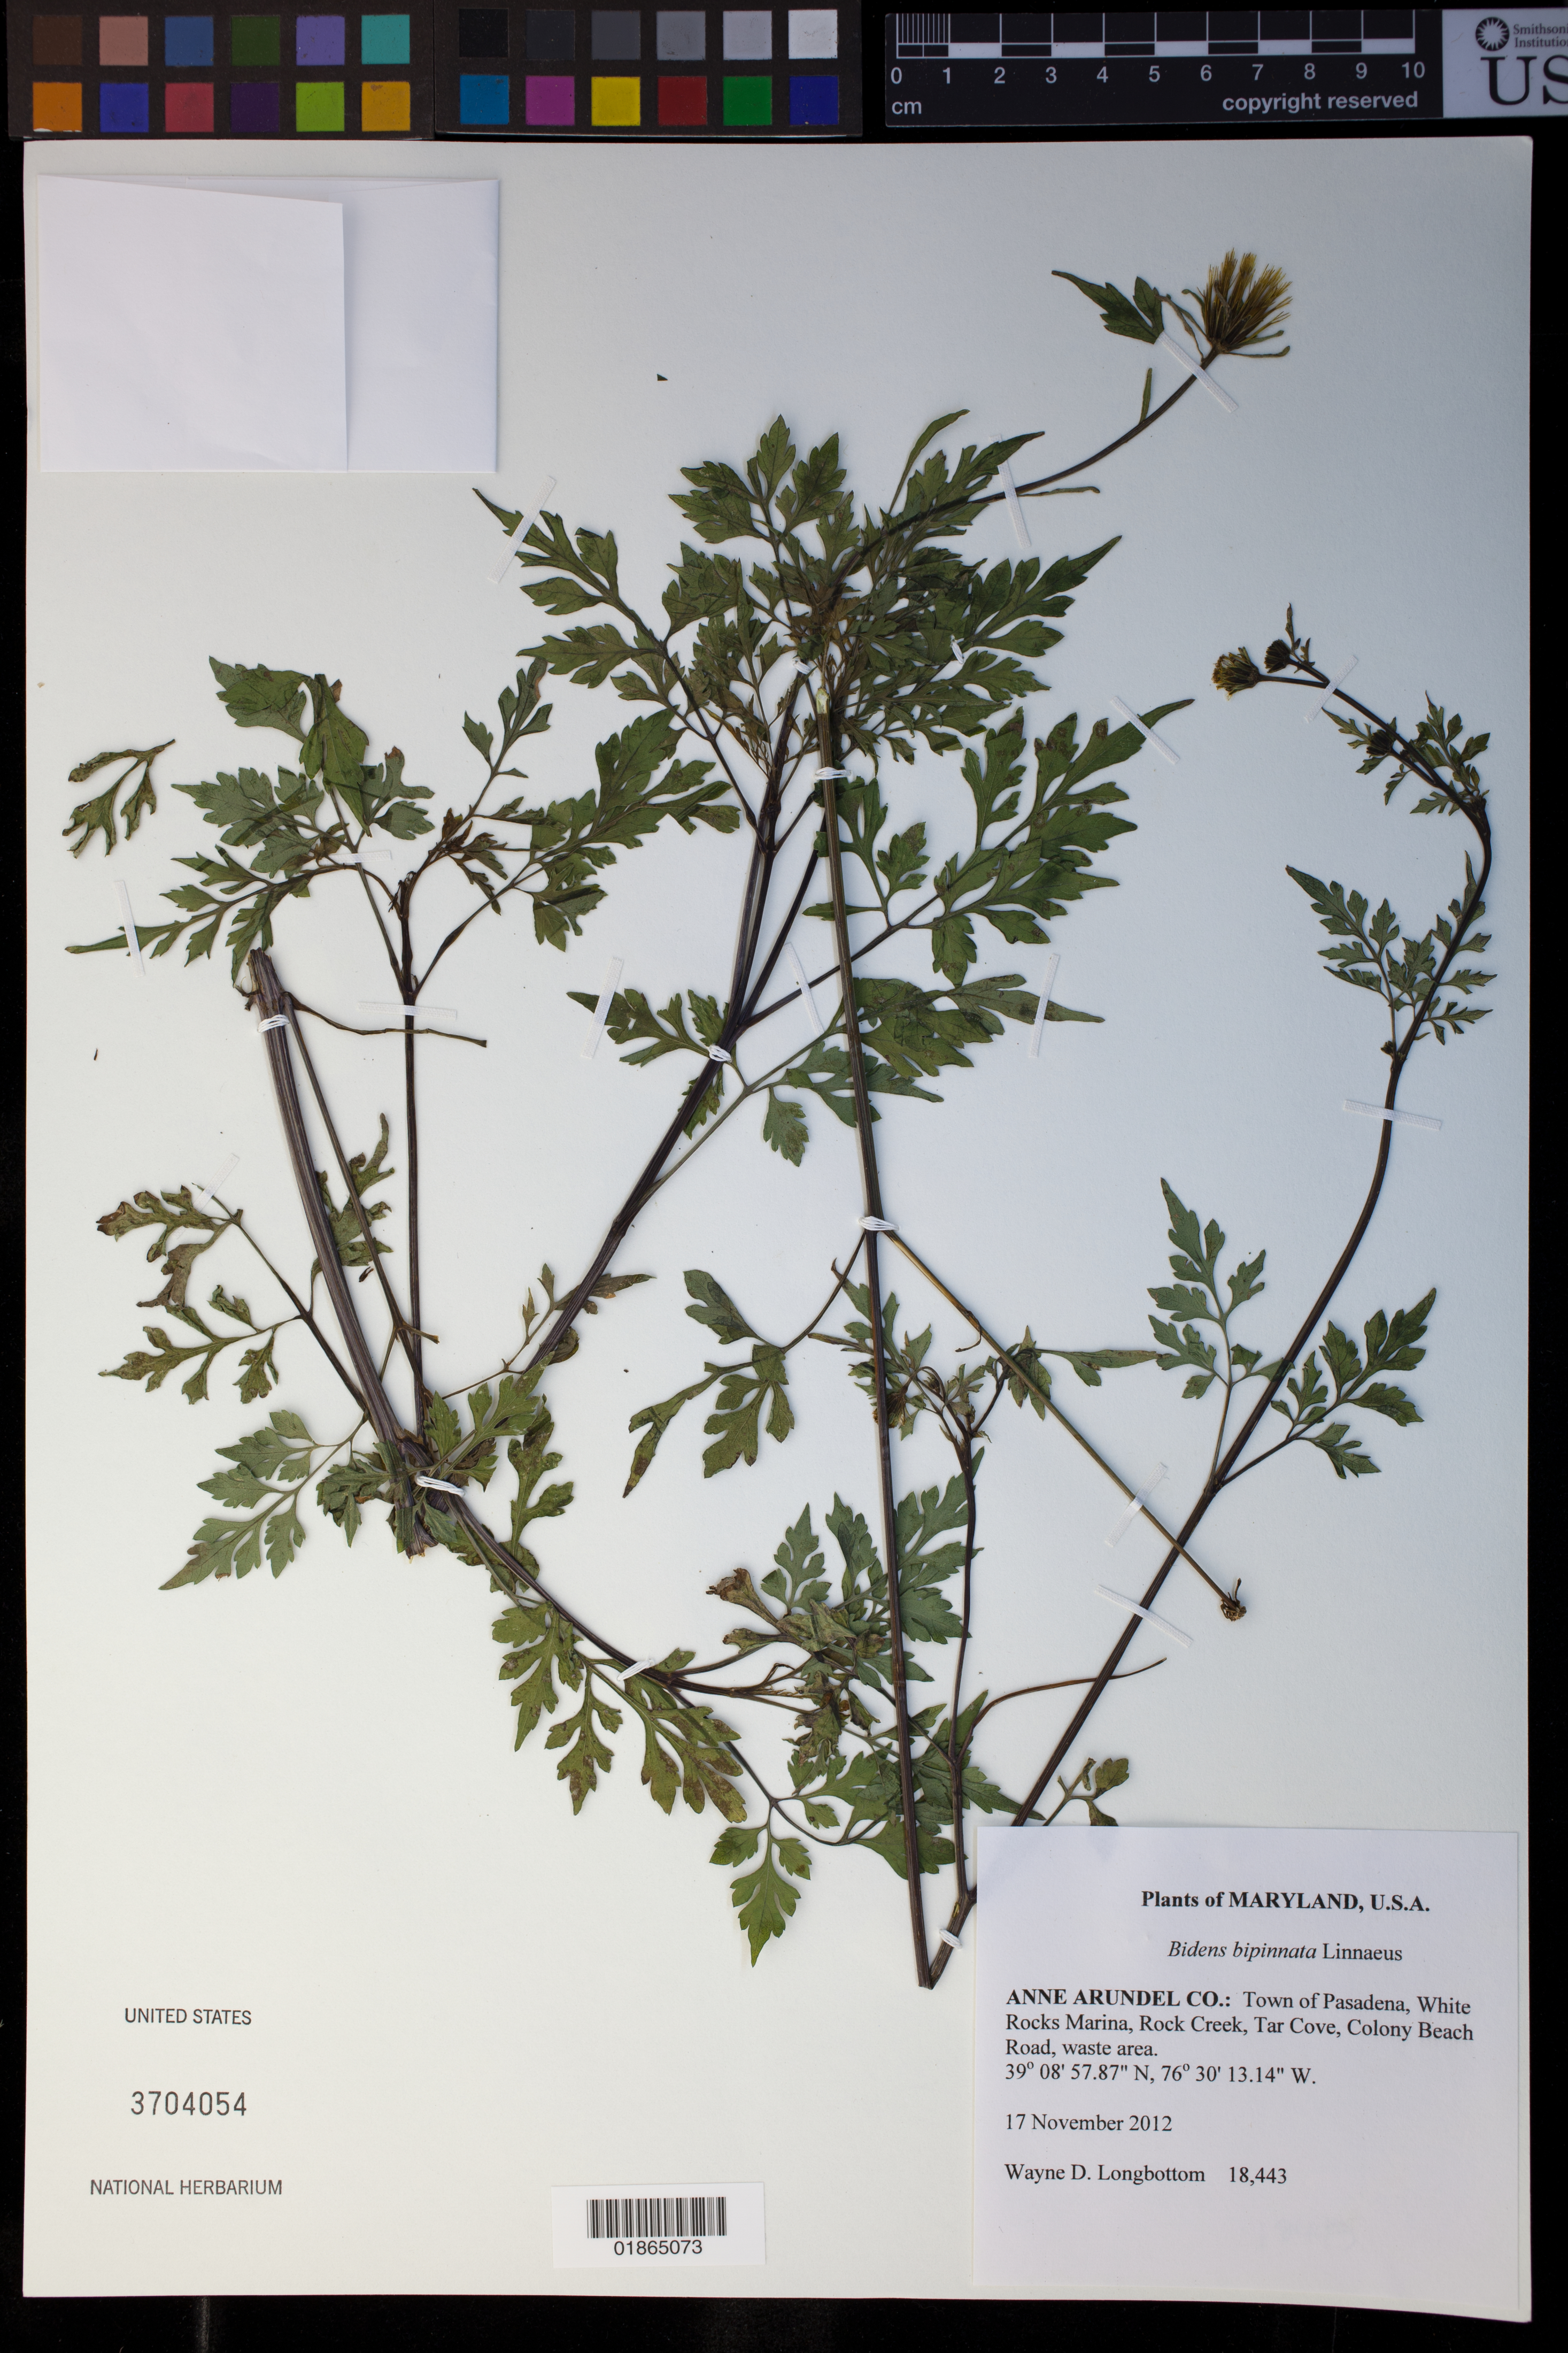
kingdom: Plantae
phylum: Tracheophyta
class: Magnoliopsida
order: Asterales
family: Asteraceae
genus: Bidens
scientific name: Bidens bipinnata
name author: L.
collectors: W. D. Longbottom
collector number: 18443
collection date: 2012-11-17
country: United States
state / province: Maryland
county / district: Anne Arundel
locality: Town of Pasadena, White Rocks Marina, Rock Creek, Tar Cove, Colony Beach Road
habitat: Waste area.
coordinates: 38 15 25.57 N, 76 31 0.94 W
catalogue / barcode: US 3704054